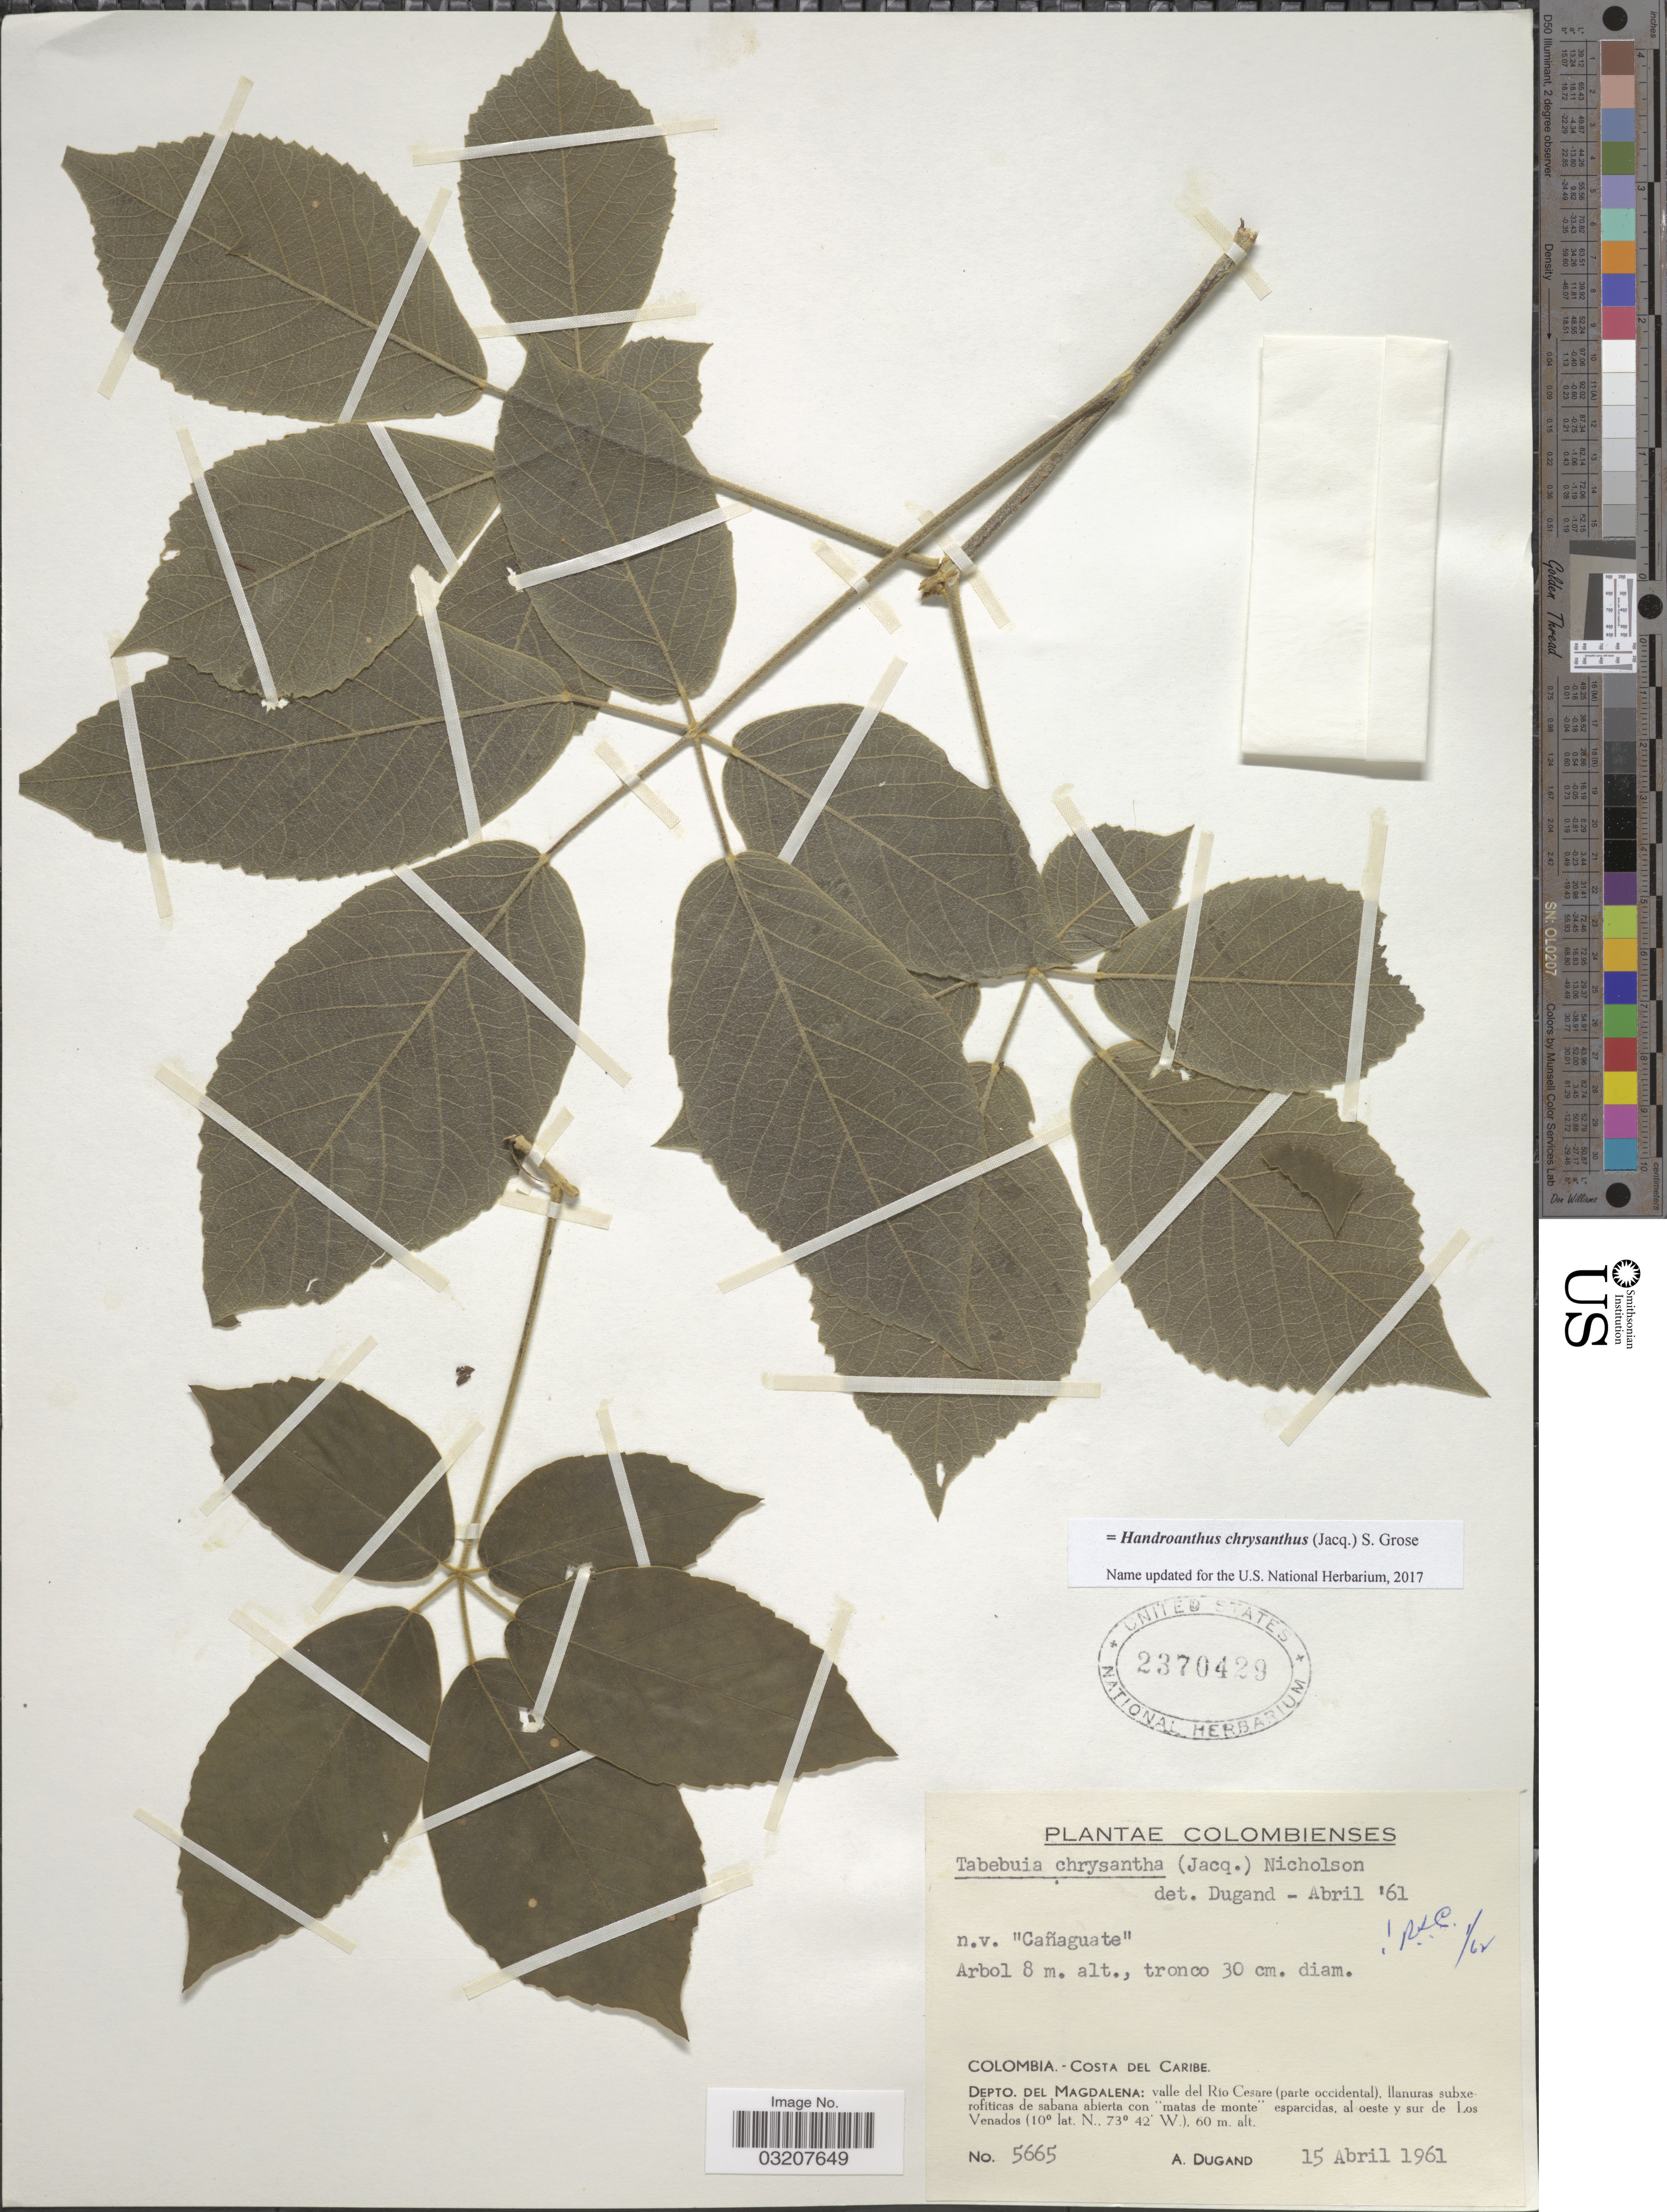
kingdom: Plantae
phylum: Tracheophyta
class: Magnoliopsida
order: Lamiales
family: Bignoniaceae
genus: Handroanthus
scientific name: Handroanthus chrysanthus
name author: (Jacq.) S.O. Grose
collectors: A. Dugand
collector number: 5665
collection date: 1961-04-15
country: Colombia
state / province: Magdalena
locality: Costa del Caribe. Depto. del Magdalena: valle del Río Cesare (parte occidental). Ilanuras subxerofíticas de sabana abierta con "matas de monte" esparcidas, al oeste y sur de Los Venados.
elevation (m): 60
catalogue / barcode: US 2370429